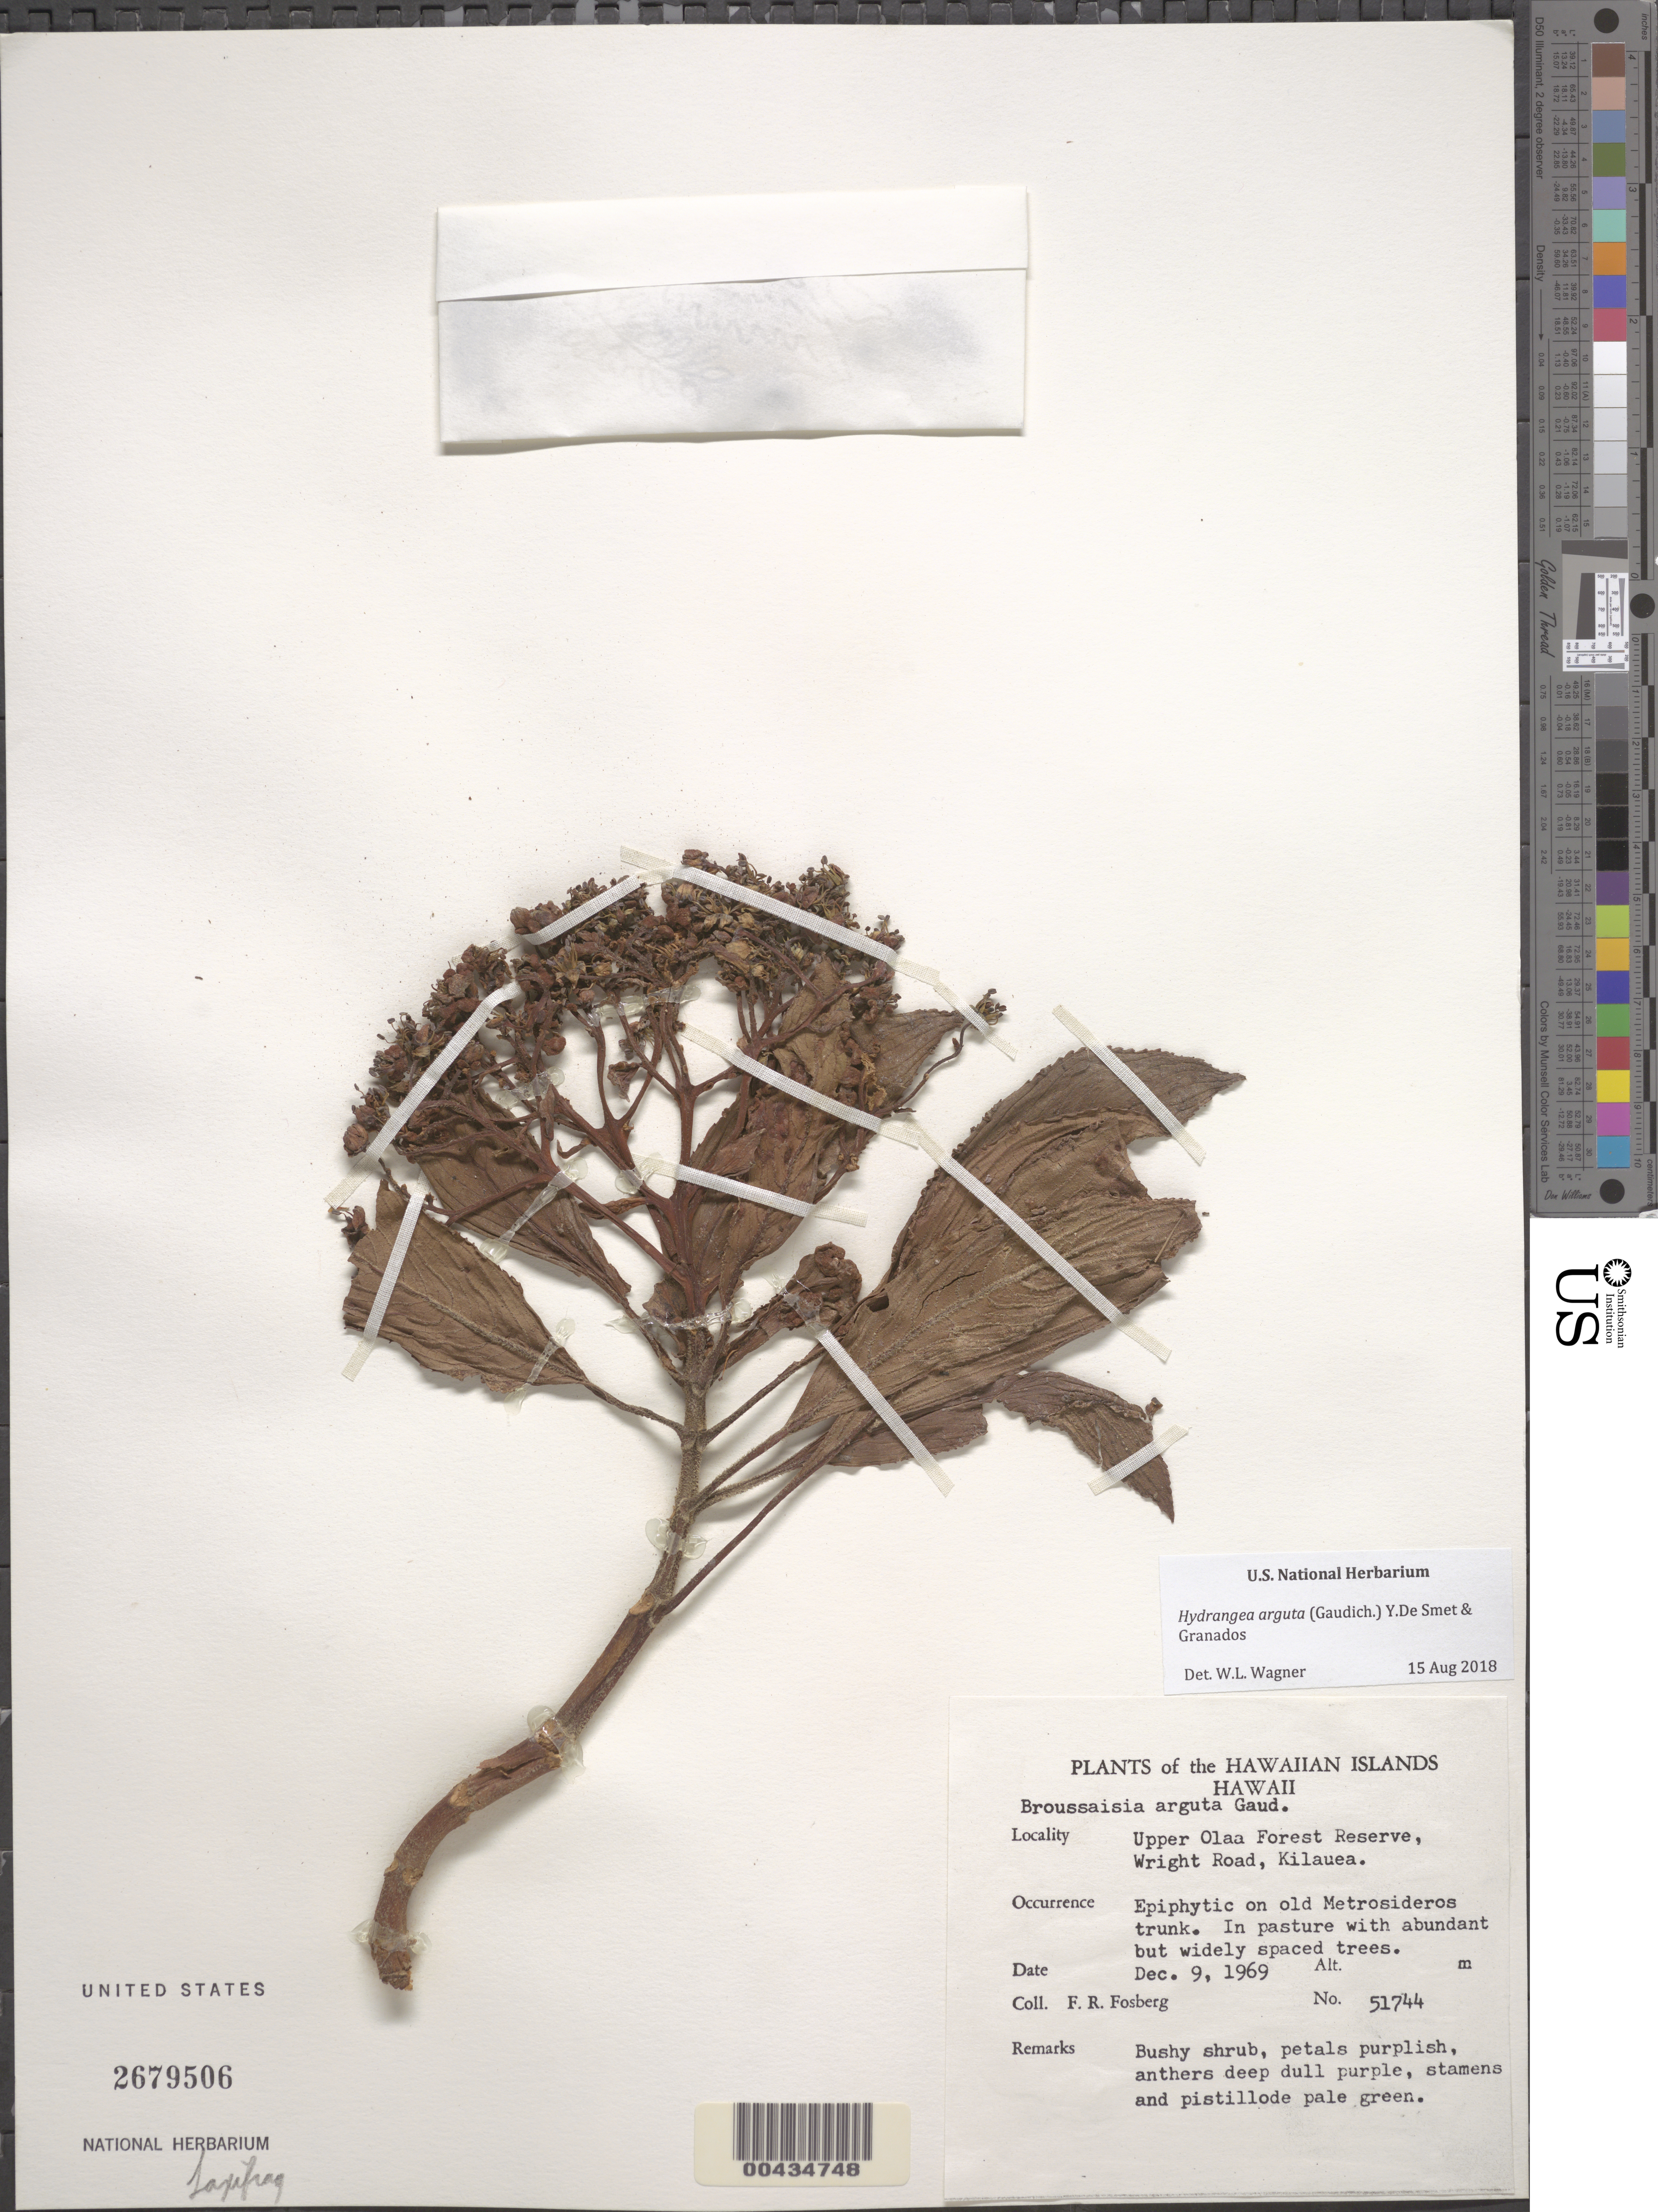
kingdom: Plantae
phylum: Tracheophyta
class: Magnoliopsida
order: Cornales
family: Hydrangeaceae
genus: Hydrangea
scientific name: Hydrangea arguta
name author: (Gaudich.) Y. De Smet & C. Granados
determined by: Wagner, W. L., (BOT), Smithsonian Institution - National Museum of Natural History (UNITED STATES)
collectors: F. R. Fosberg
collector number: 51744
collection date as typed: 9 Dec 1969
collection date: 1969-12-09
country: United States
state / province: Hawaii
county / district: Hawaii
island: Hawaii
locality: Upper Olaa Forest Reserve, Wright Road, Kilauea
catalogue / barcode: US 2679506